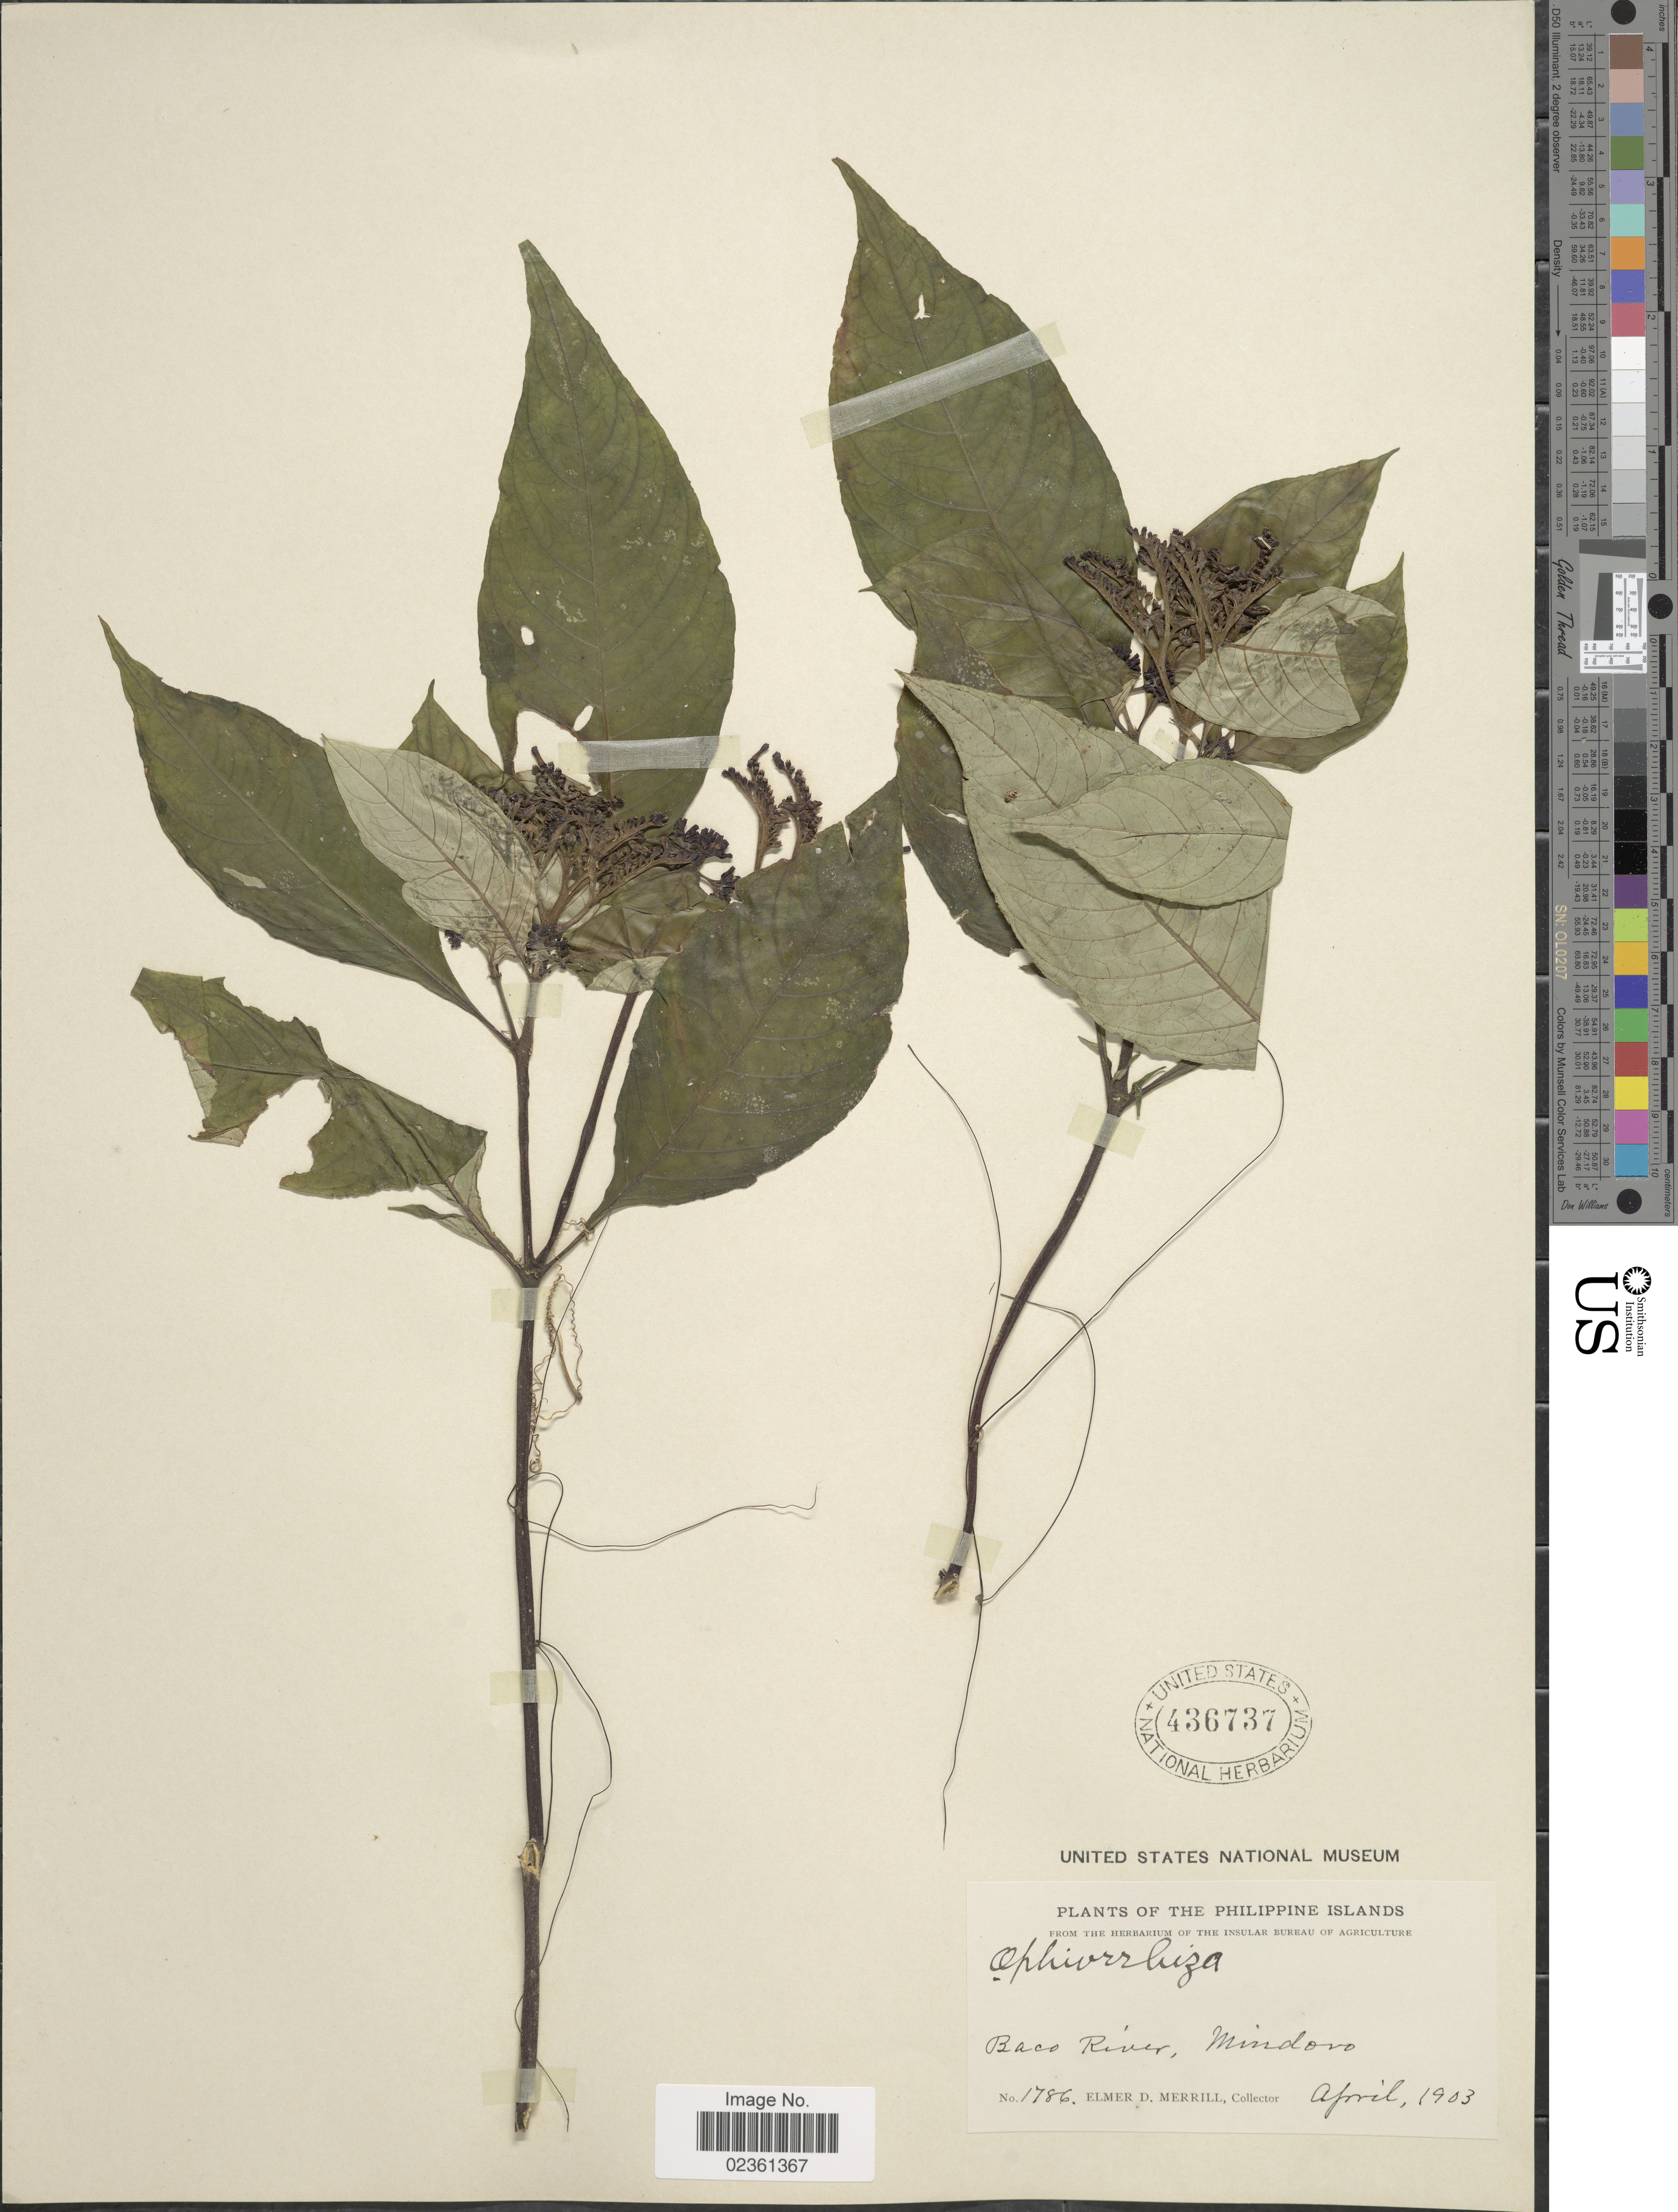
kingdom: Plantae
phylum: Tracheophyta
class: Magnoliopsida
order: Gentianales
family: Rubiaceae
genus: Ophiorrhiza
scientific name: Ophiorrhiza oblongifolia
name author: DC.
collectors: E. D. Merrill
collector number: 1786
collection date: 1903-04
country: Philippines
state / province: Mimaropa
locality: The Philippine Islands, Baco River, Mindoro.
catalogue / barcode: US 436737